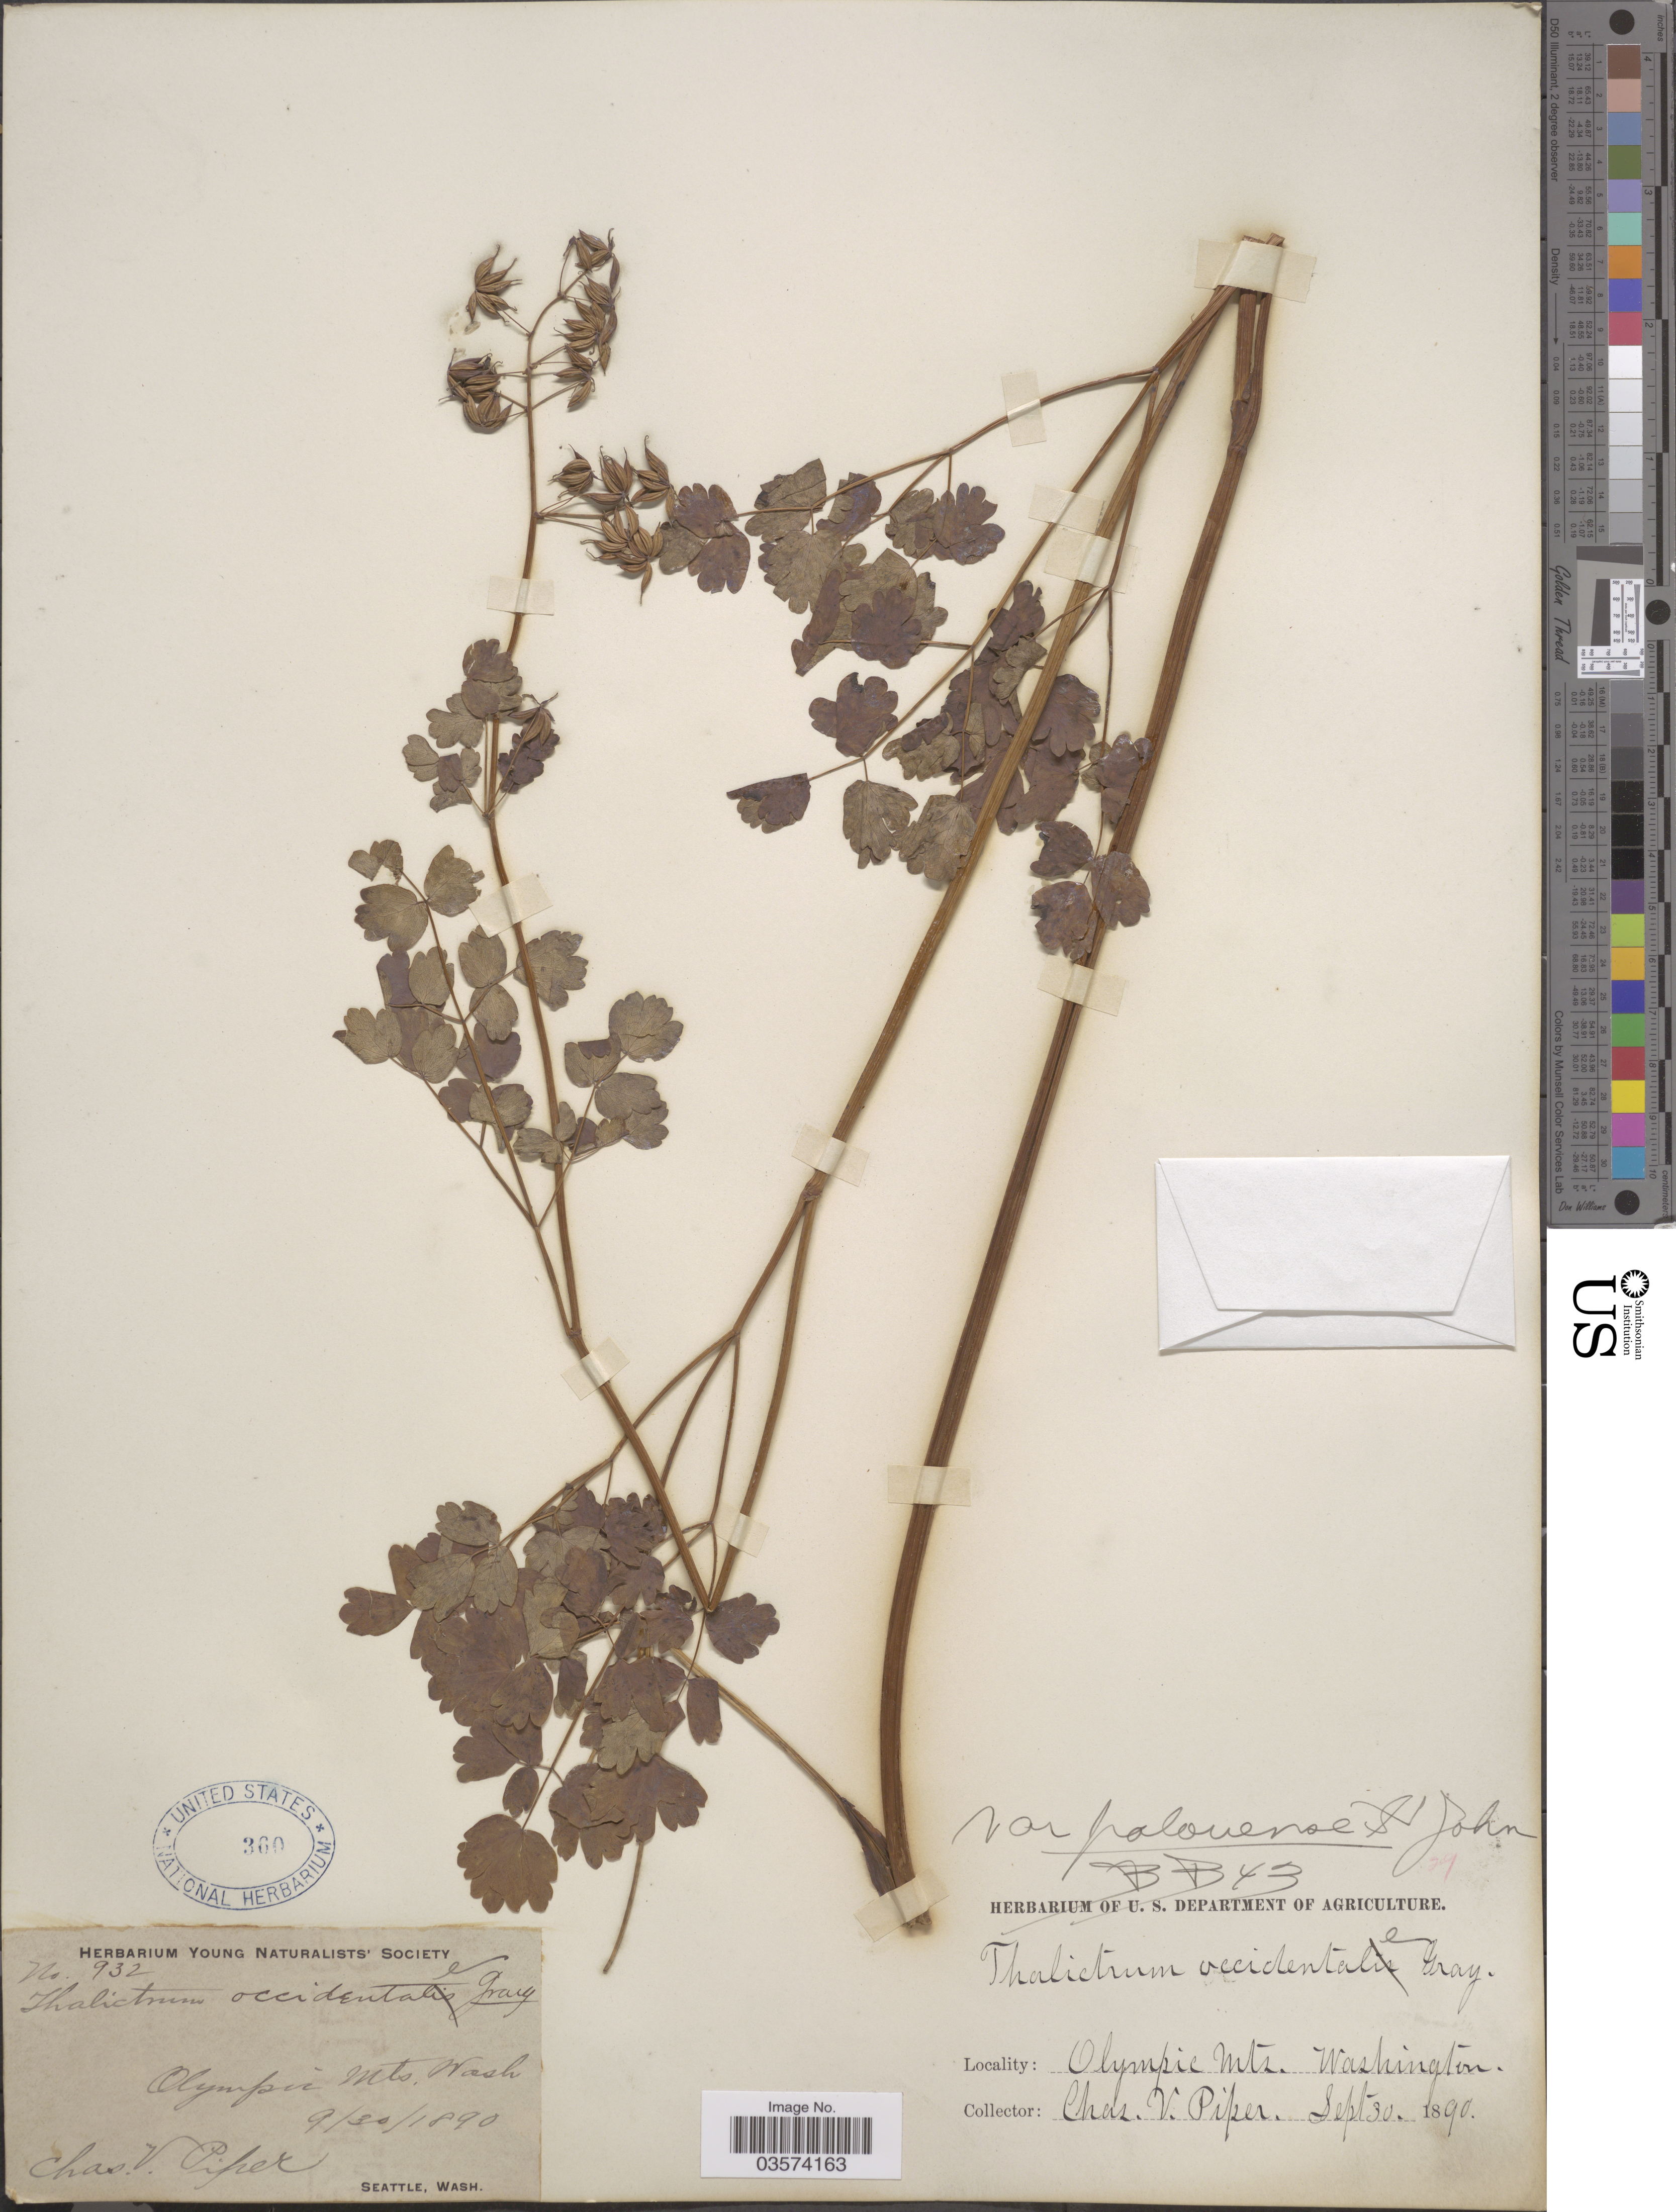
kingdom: Plantae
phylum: Tracheophyta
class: Magnoliopsida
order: Ranunculales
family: Ranunculaceae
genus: Thalictrum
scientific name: Thalictrum occidentale var. palousense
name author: H. St. John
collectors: C. V. Piper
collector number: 932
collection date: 1890-09-30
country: United States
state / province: Washington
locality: Olympic Mts.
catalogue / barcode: US 360